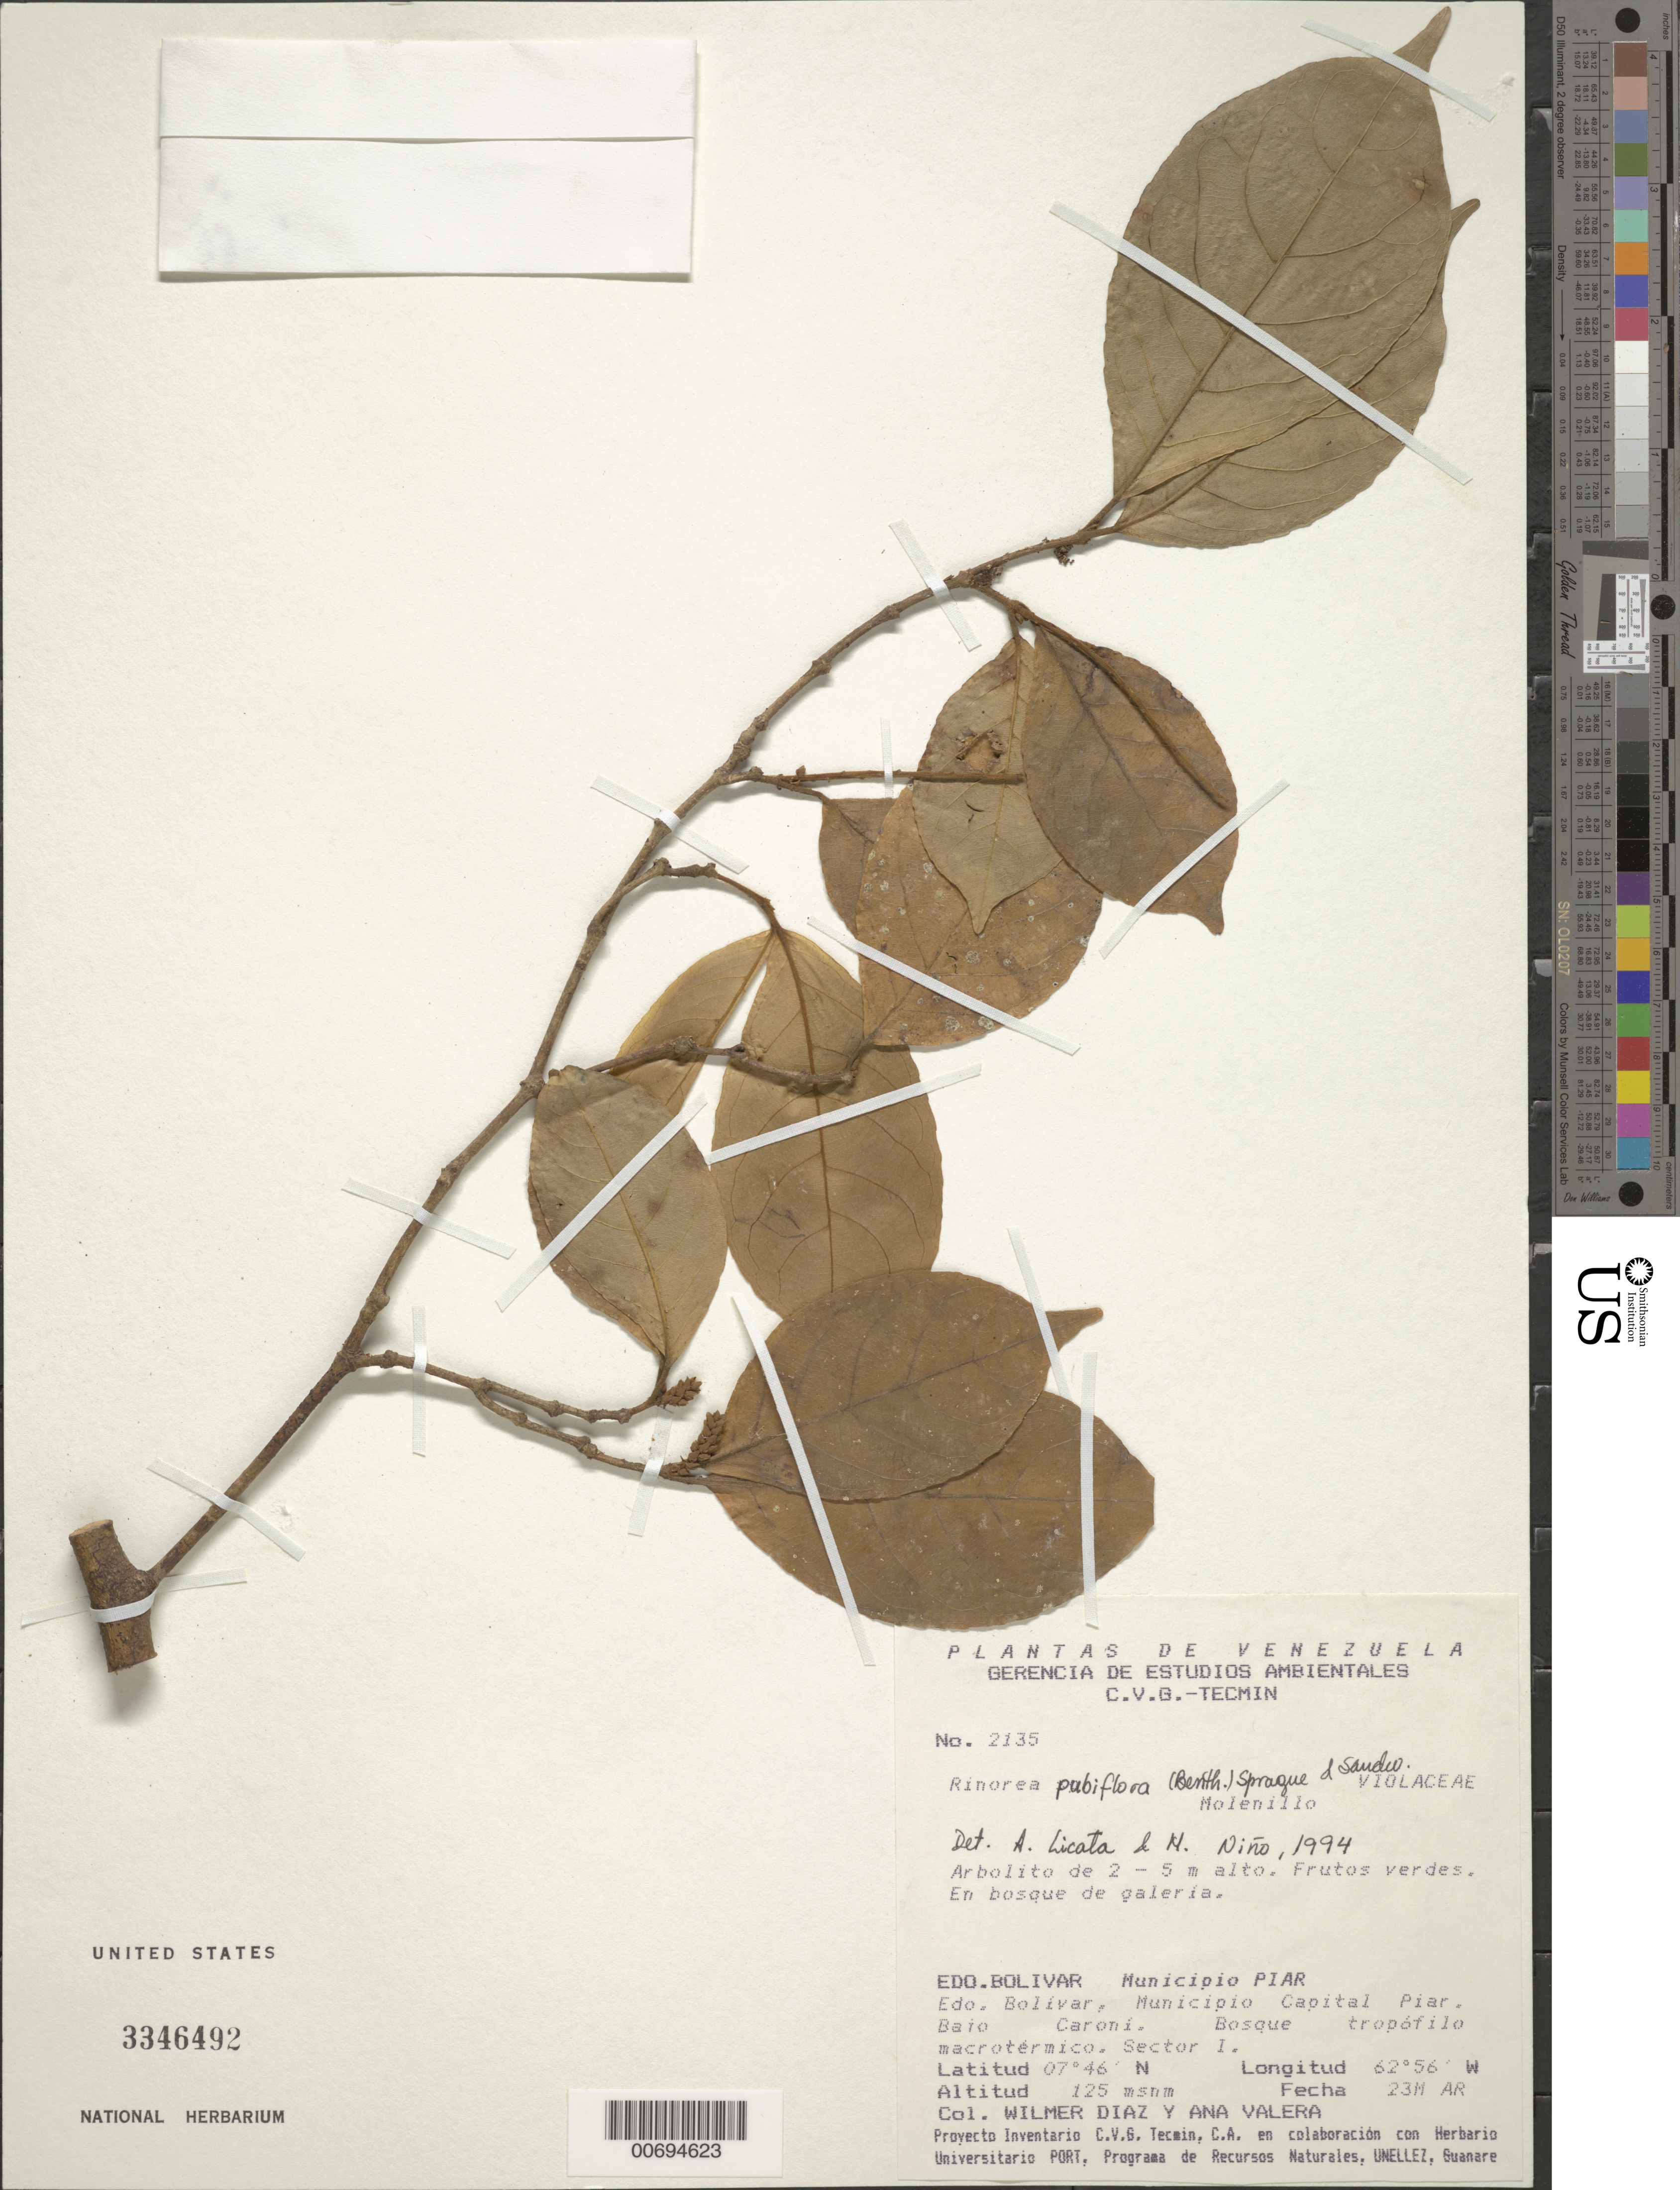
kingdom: Plantae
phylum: Tracheophyta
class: Magnoliopsida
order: Malpighiales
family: Violaceae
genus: Rinorea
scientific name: Rinorea pubiflora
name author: (Benth.) Sprague & Sandwith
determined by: Licata, A.; Niño, S. M.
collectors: W. Díaz P. & A. Valera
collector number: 2135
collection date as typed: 23-Mar-94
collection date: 1994-03-23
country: Venezuela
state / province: Bolívar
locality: Mun. Piar, Mun. Capital Piar, Bajo Caroní, Sector I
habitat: Bosque galleria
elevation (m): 125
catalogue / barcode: US 3346492